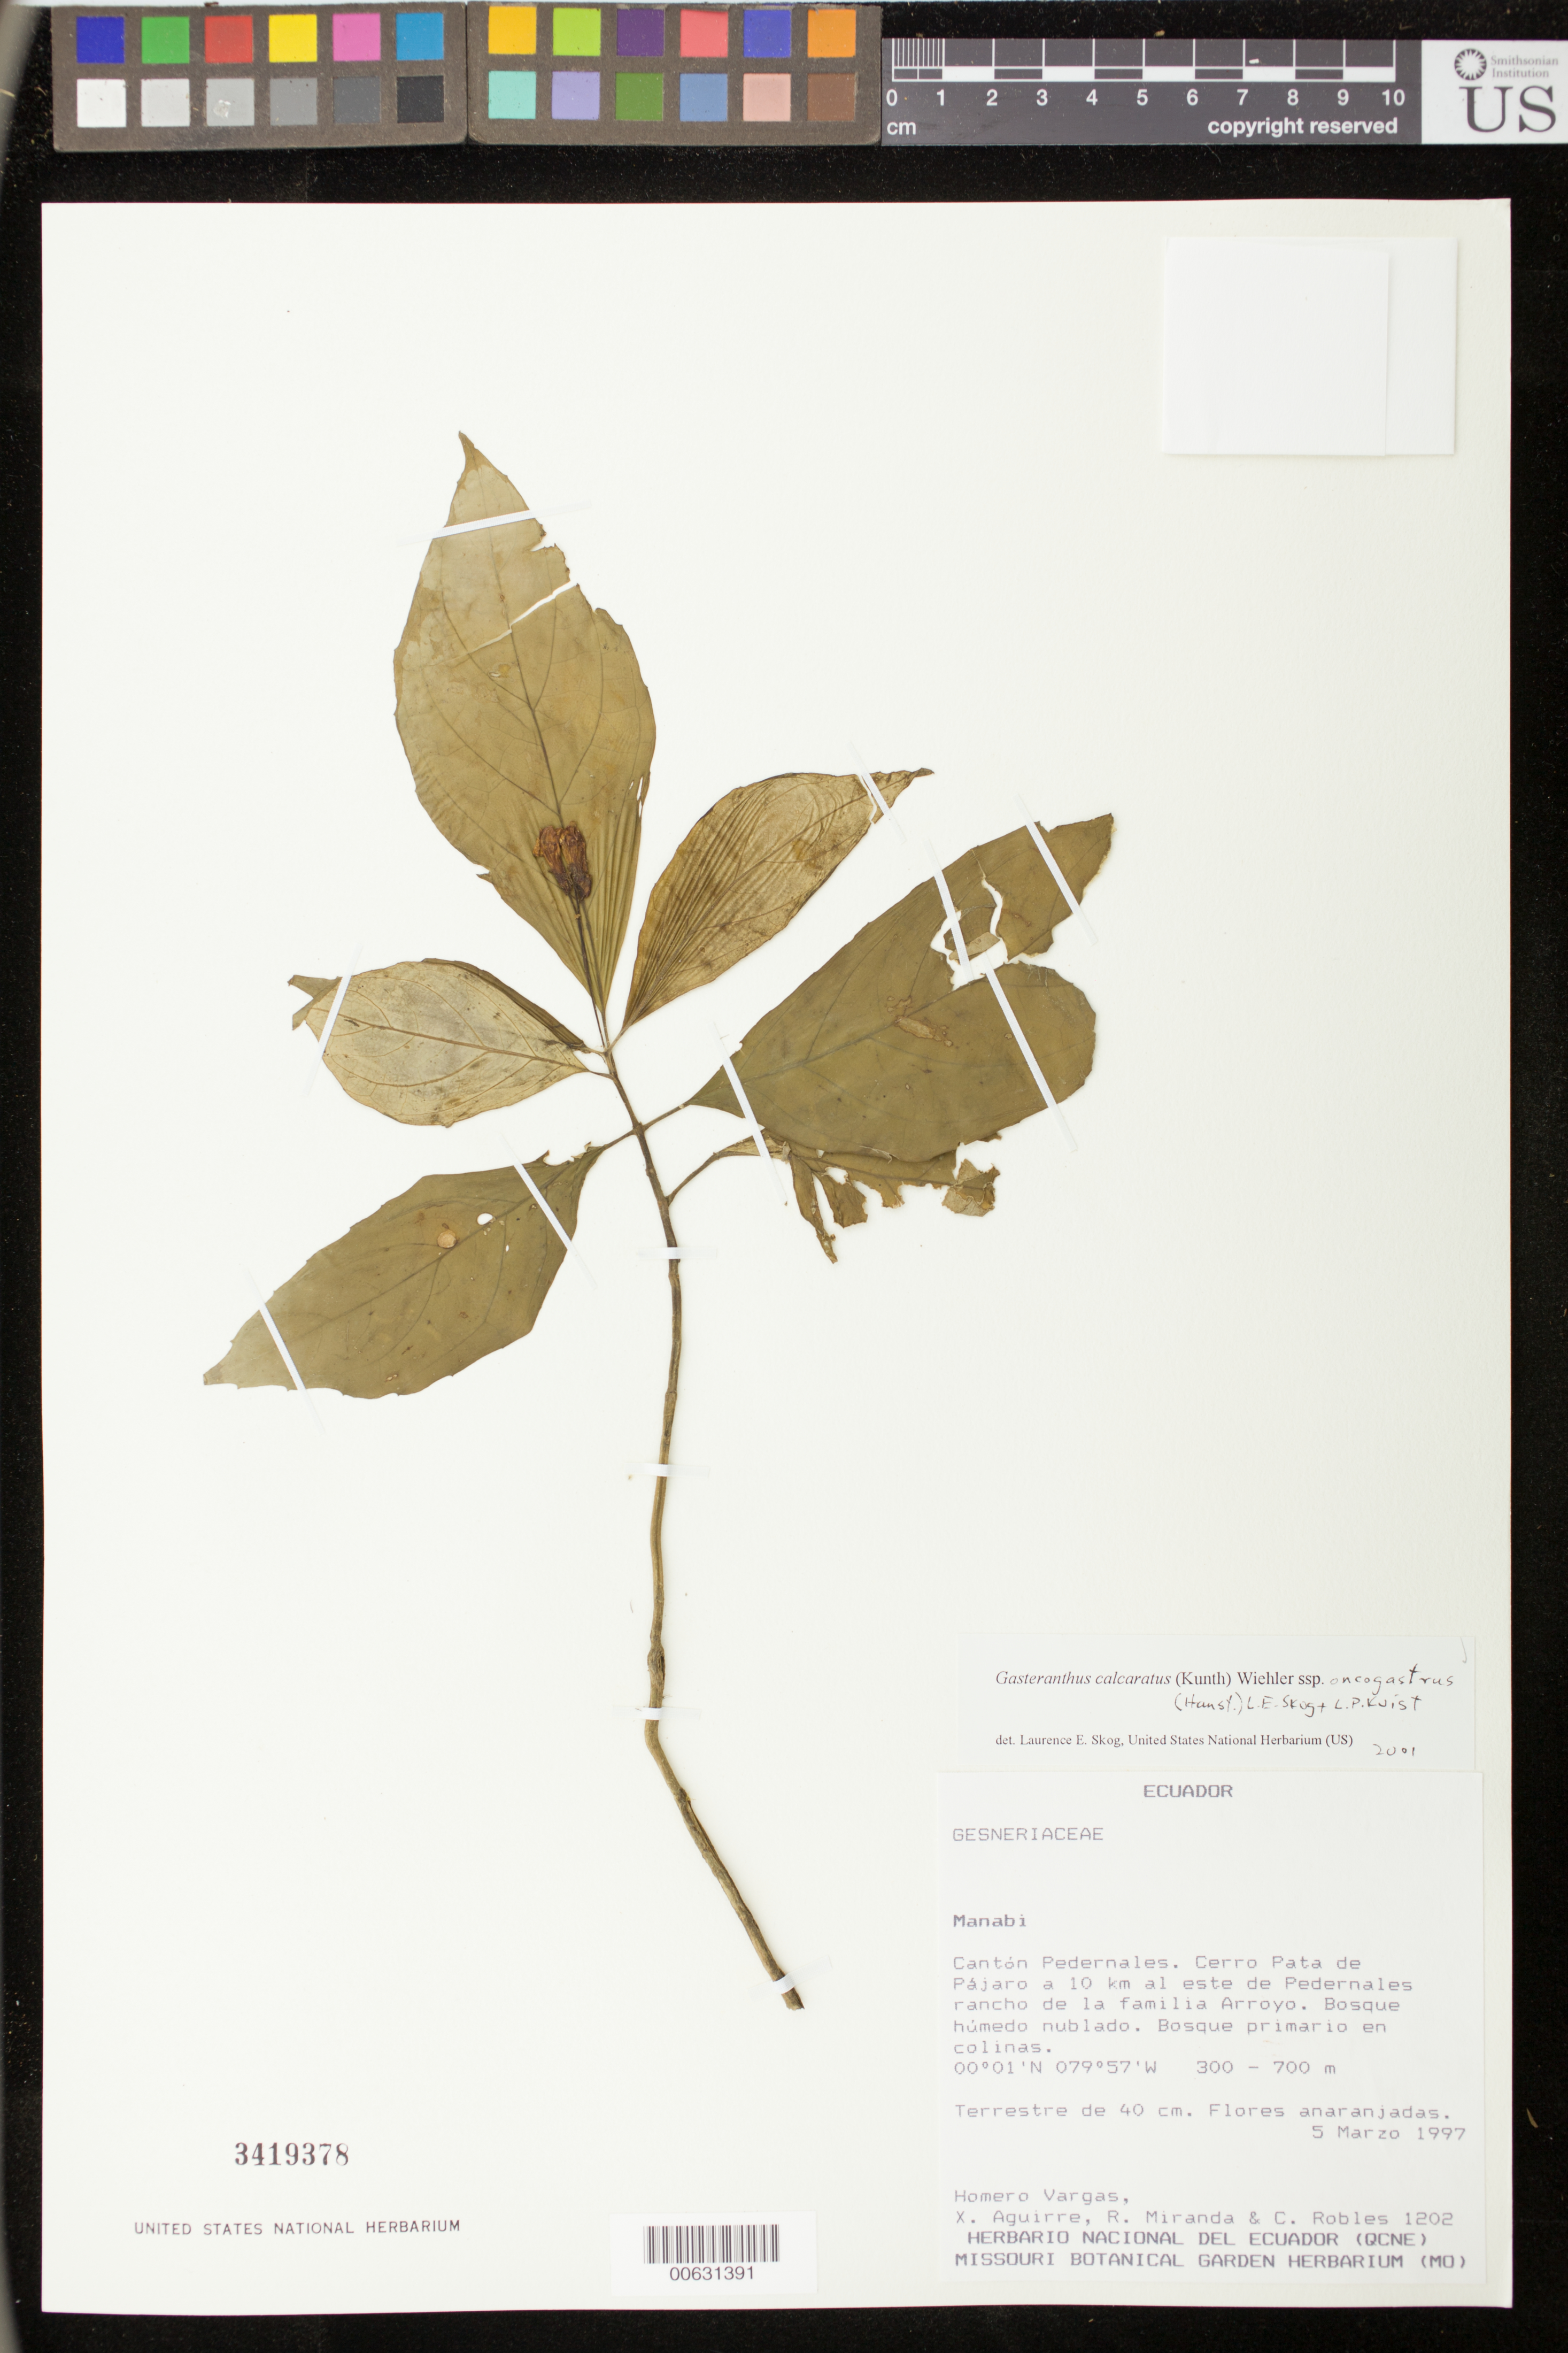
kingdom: Plantae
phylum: Tracheophyta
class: Magnoliopsida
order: Lamiales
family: Gesneriaceae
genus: Sinningia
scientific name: Sinningia incarnata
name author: (Aubl.) D.L. Denham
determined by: Clark, J. L., (SEL), The Marie Selby Botanical Garden (UNITED STATES)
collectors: H. Vargas, X. Aguirre, R. Miranda & C. Robles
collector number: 1202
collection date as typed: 05 Mar 1997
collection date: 1997-03-05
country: Ecuador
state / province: Manabí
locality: Cantón Pedernales, Cerro Pata de Pájaro a 10 km al este de Pedernales rancho de la familia Arroyo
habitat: Bosque húmedo nublado, bosque primario en colinas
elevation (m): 300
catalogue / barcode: US 3419378